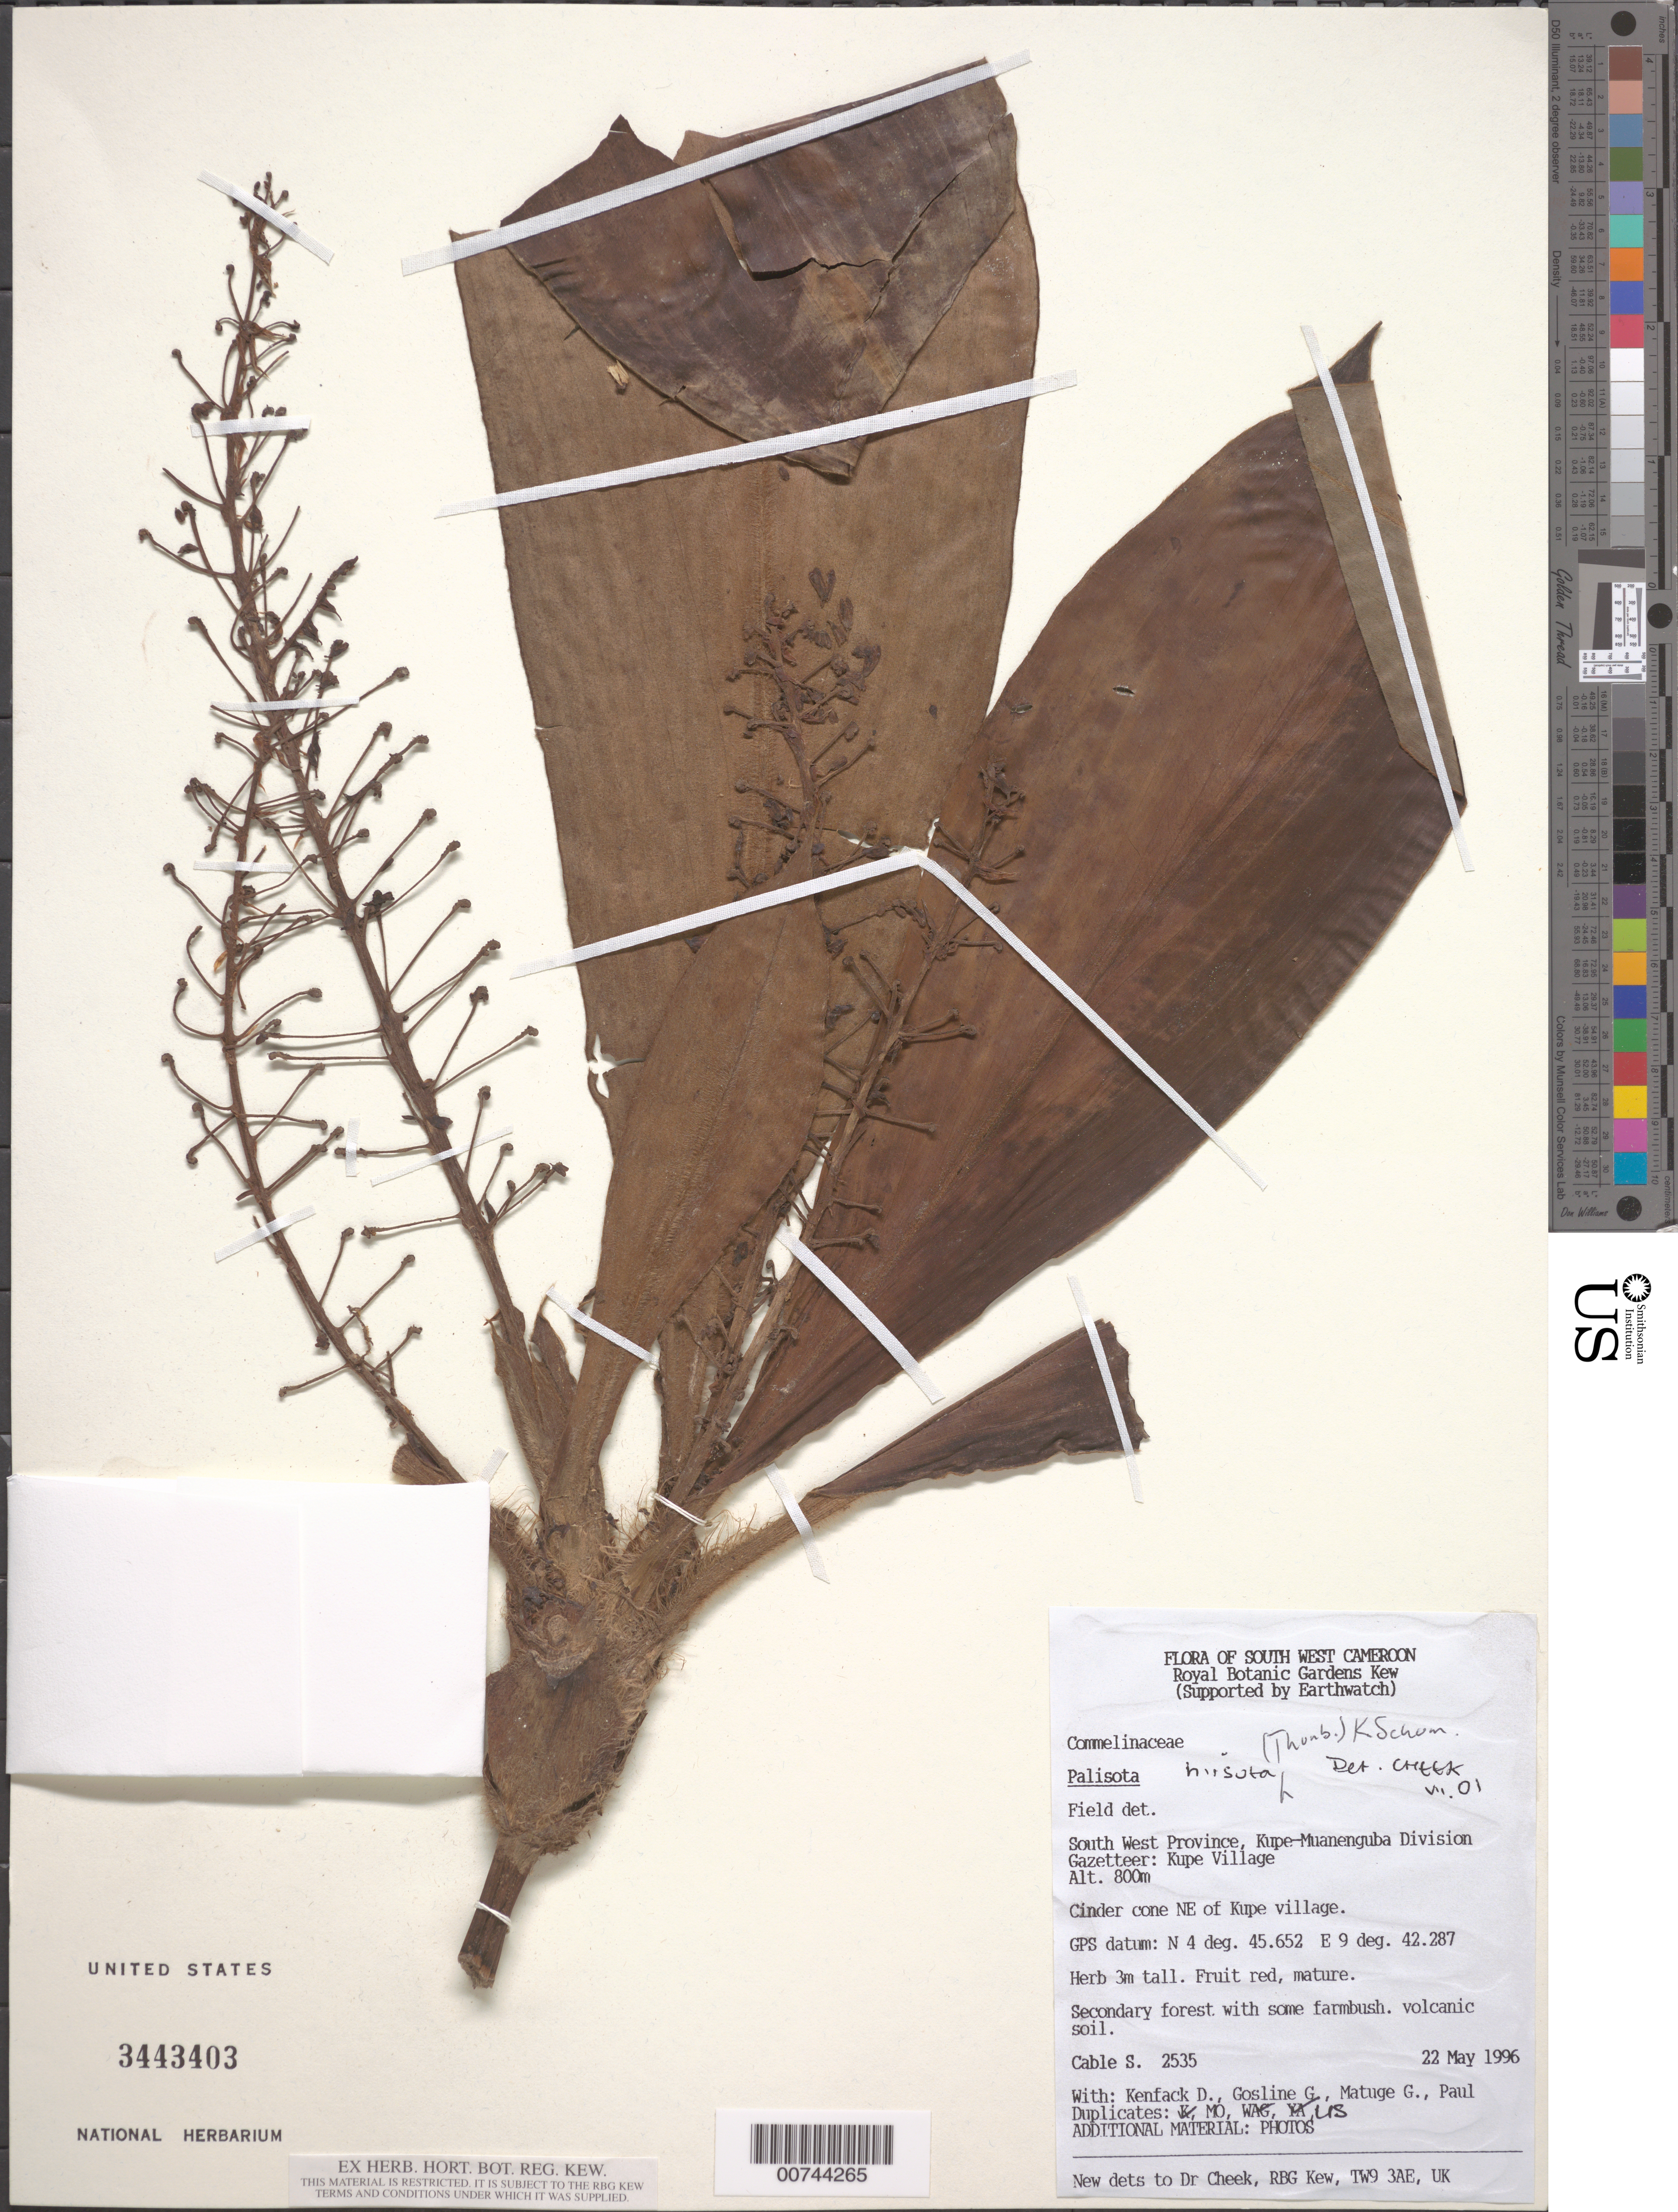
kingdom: Plantae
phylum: Tracheophyta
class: Liliopsida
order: Commelinales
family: Commelinaceae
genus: Palisota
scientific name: Palisota hirsuta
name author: (Thunb.) K. Schum.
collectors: S. Cable, G. Gosline, -. Paul, D. Kenfack & G. Matuge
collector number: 2535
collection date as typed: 22 May 1996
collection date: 1996-05-22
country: Cameroon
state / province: Sud-Ouest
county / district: Kupe-Muanenguba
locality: NE of Kupe village.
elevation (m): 800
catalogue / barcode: US 3443403